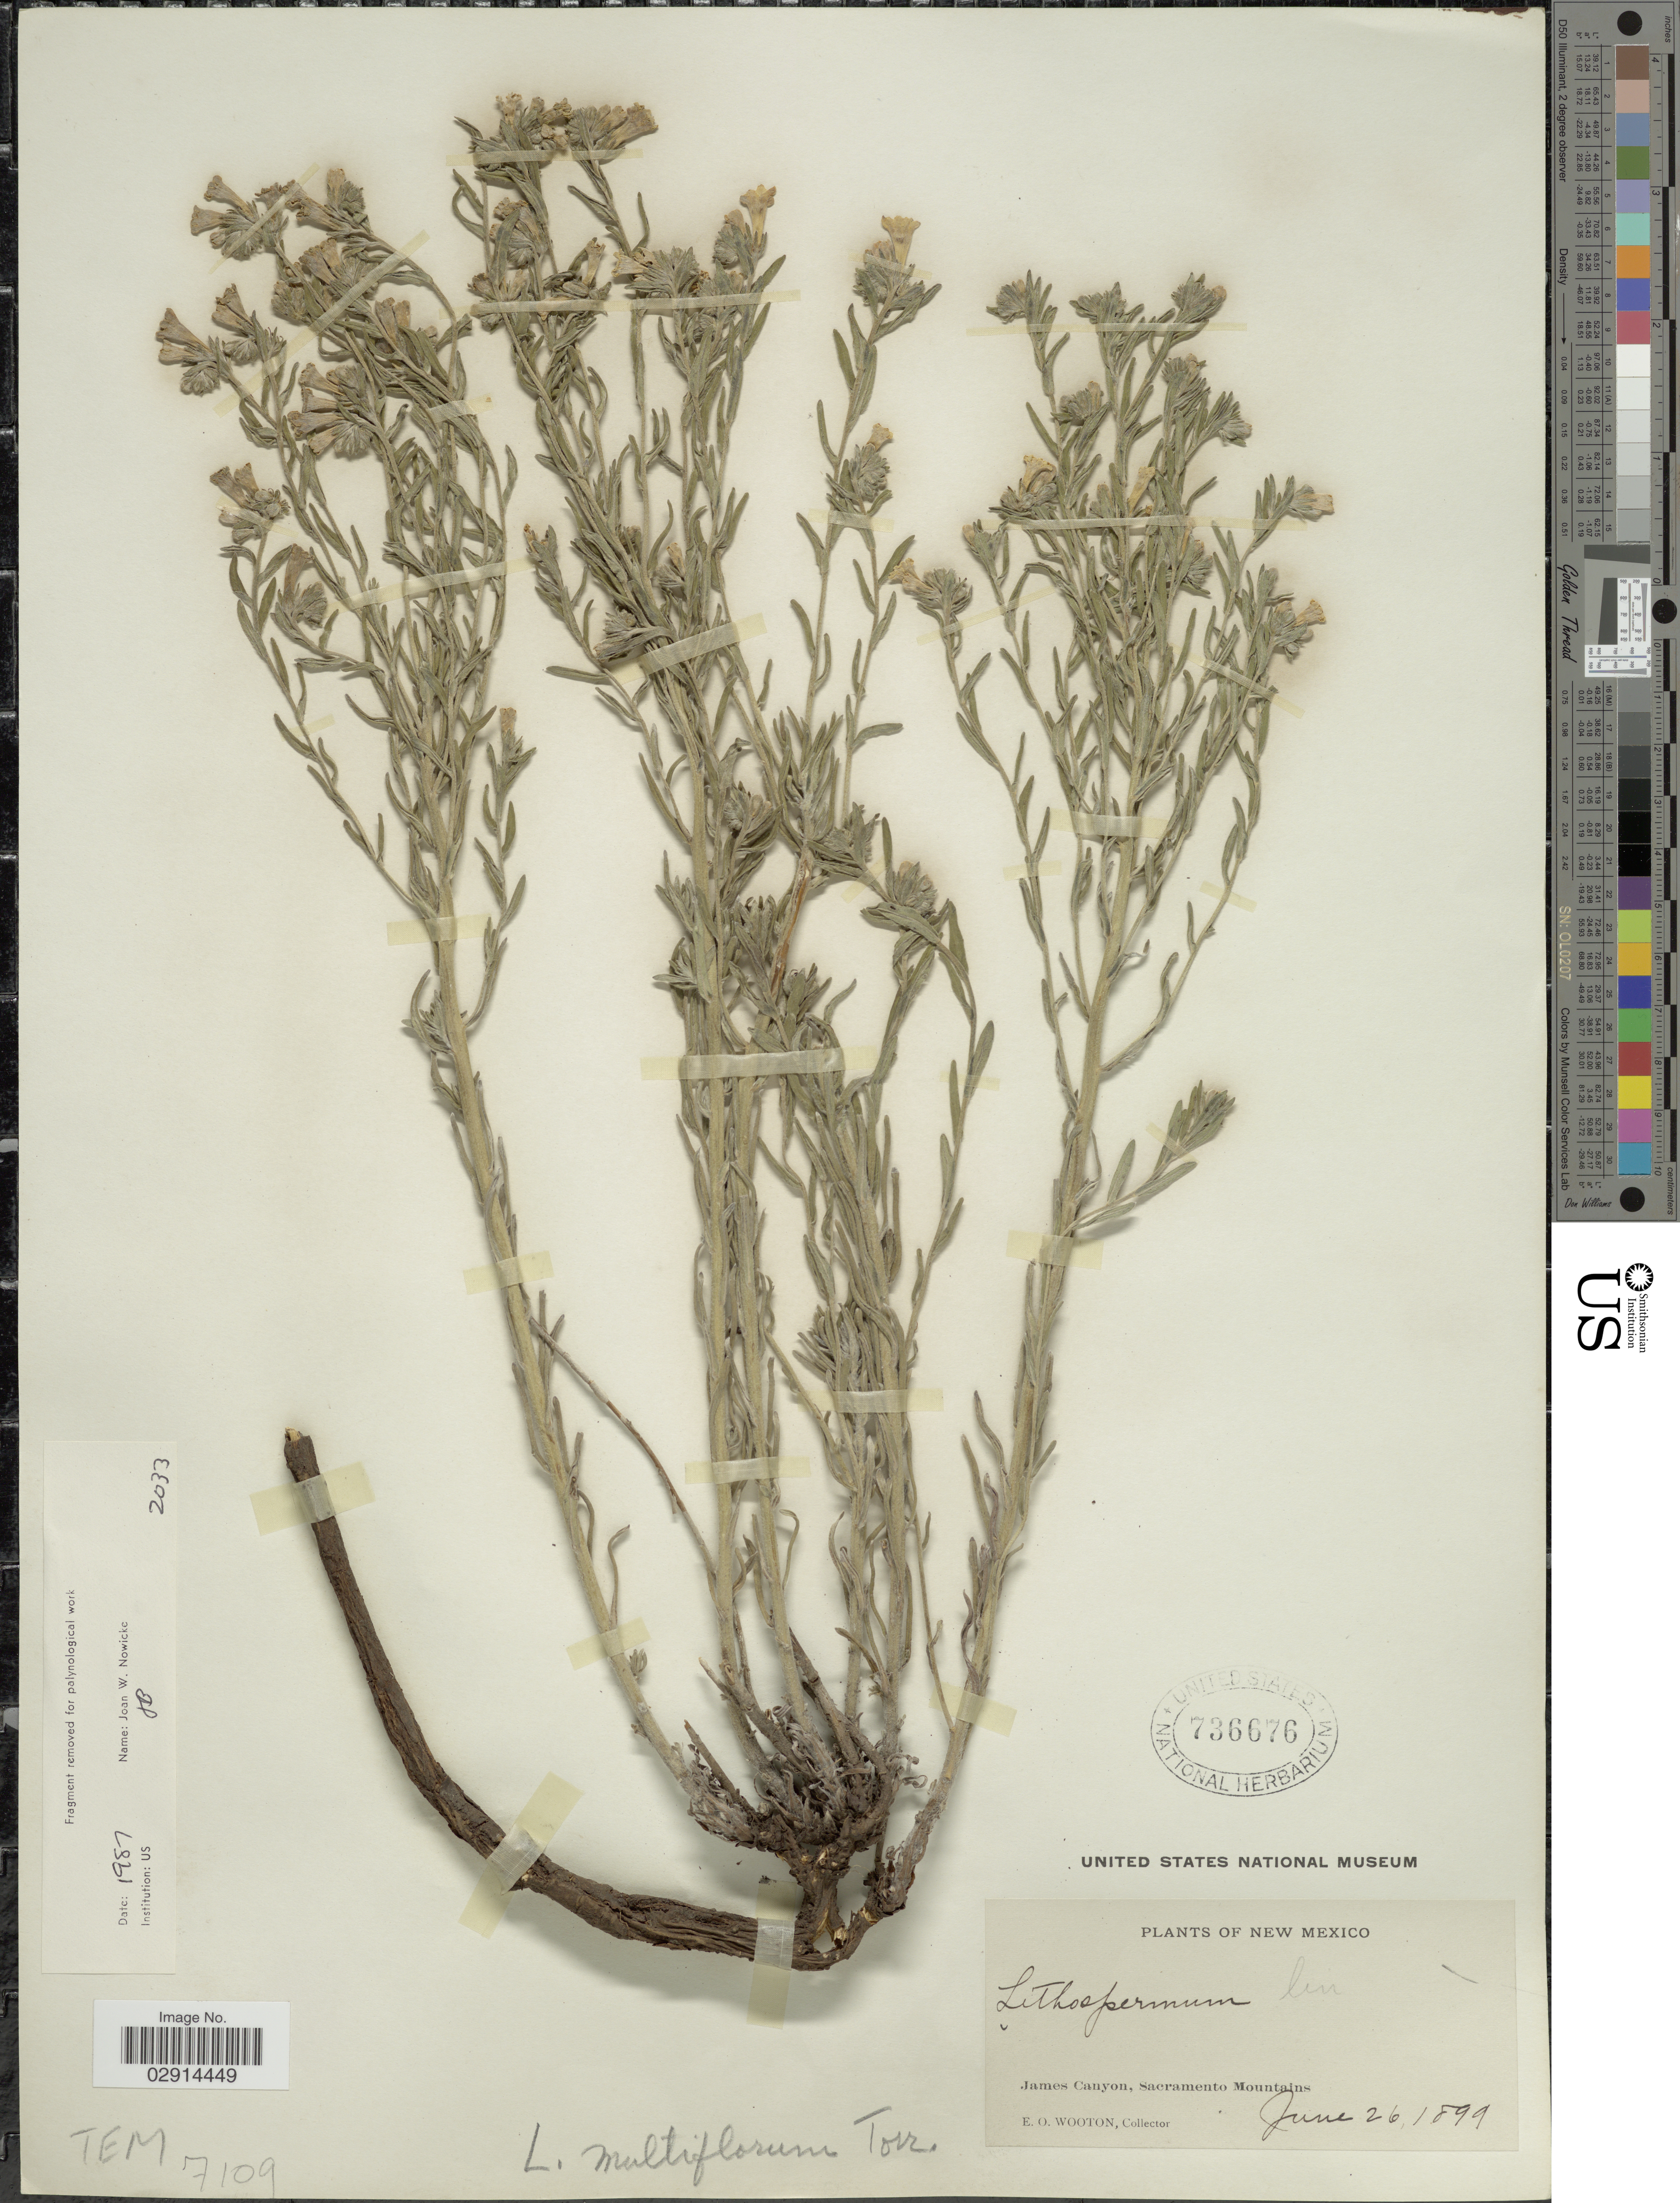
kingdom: Plantae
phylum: Tracheophyta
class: Magnoliopsida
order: Boraginales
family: Boraginaceae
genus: Lithospermum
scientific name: Lithospermum multiflorum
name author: Torr. ex A. Gray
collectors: E. O. Wooton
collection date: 1899-06-26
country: United States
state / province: New Mexico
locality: James Canyon, Sacramento Mountains.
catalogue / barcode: US 736676